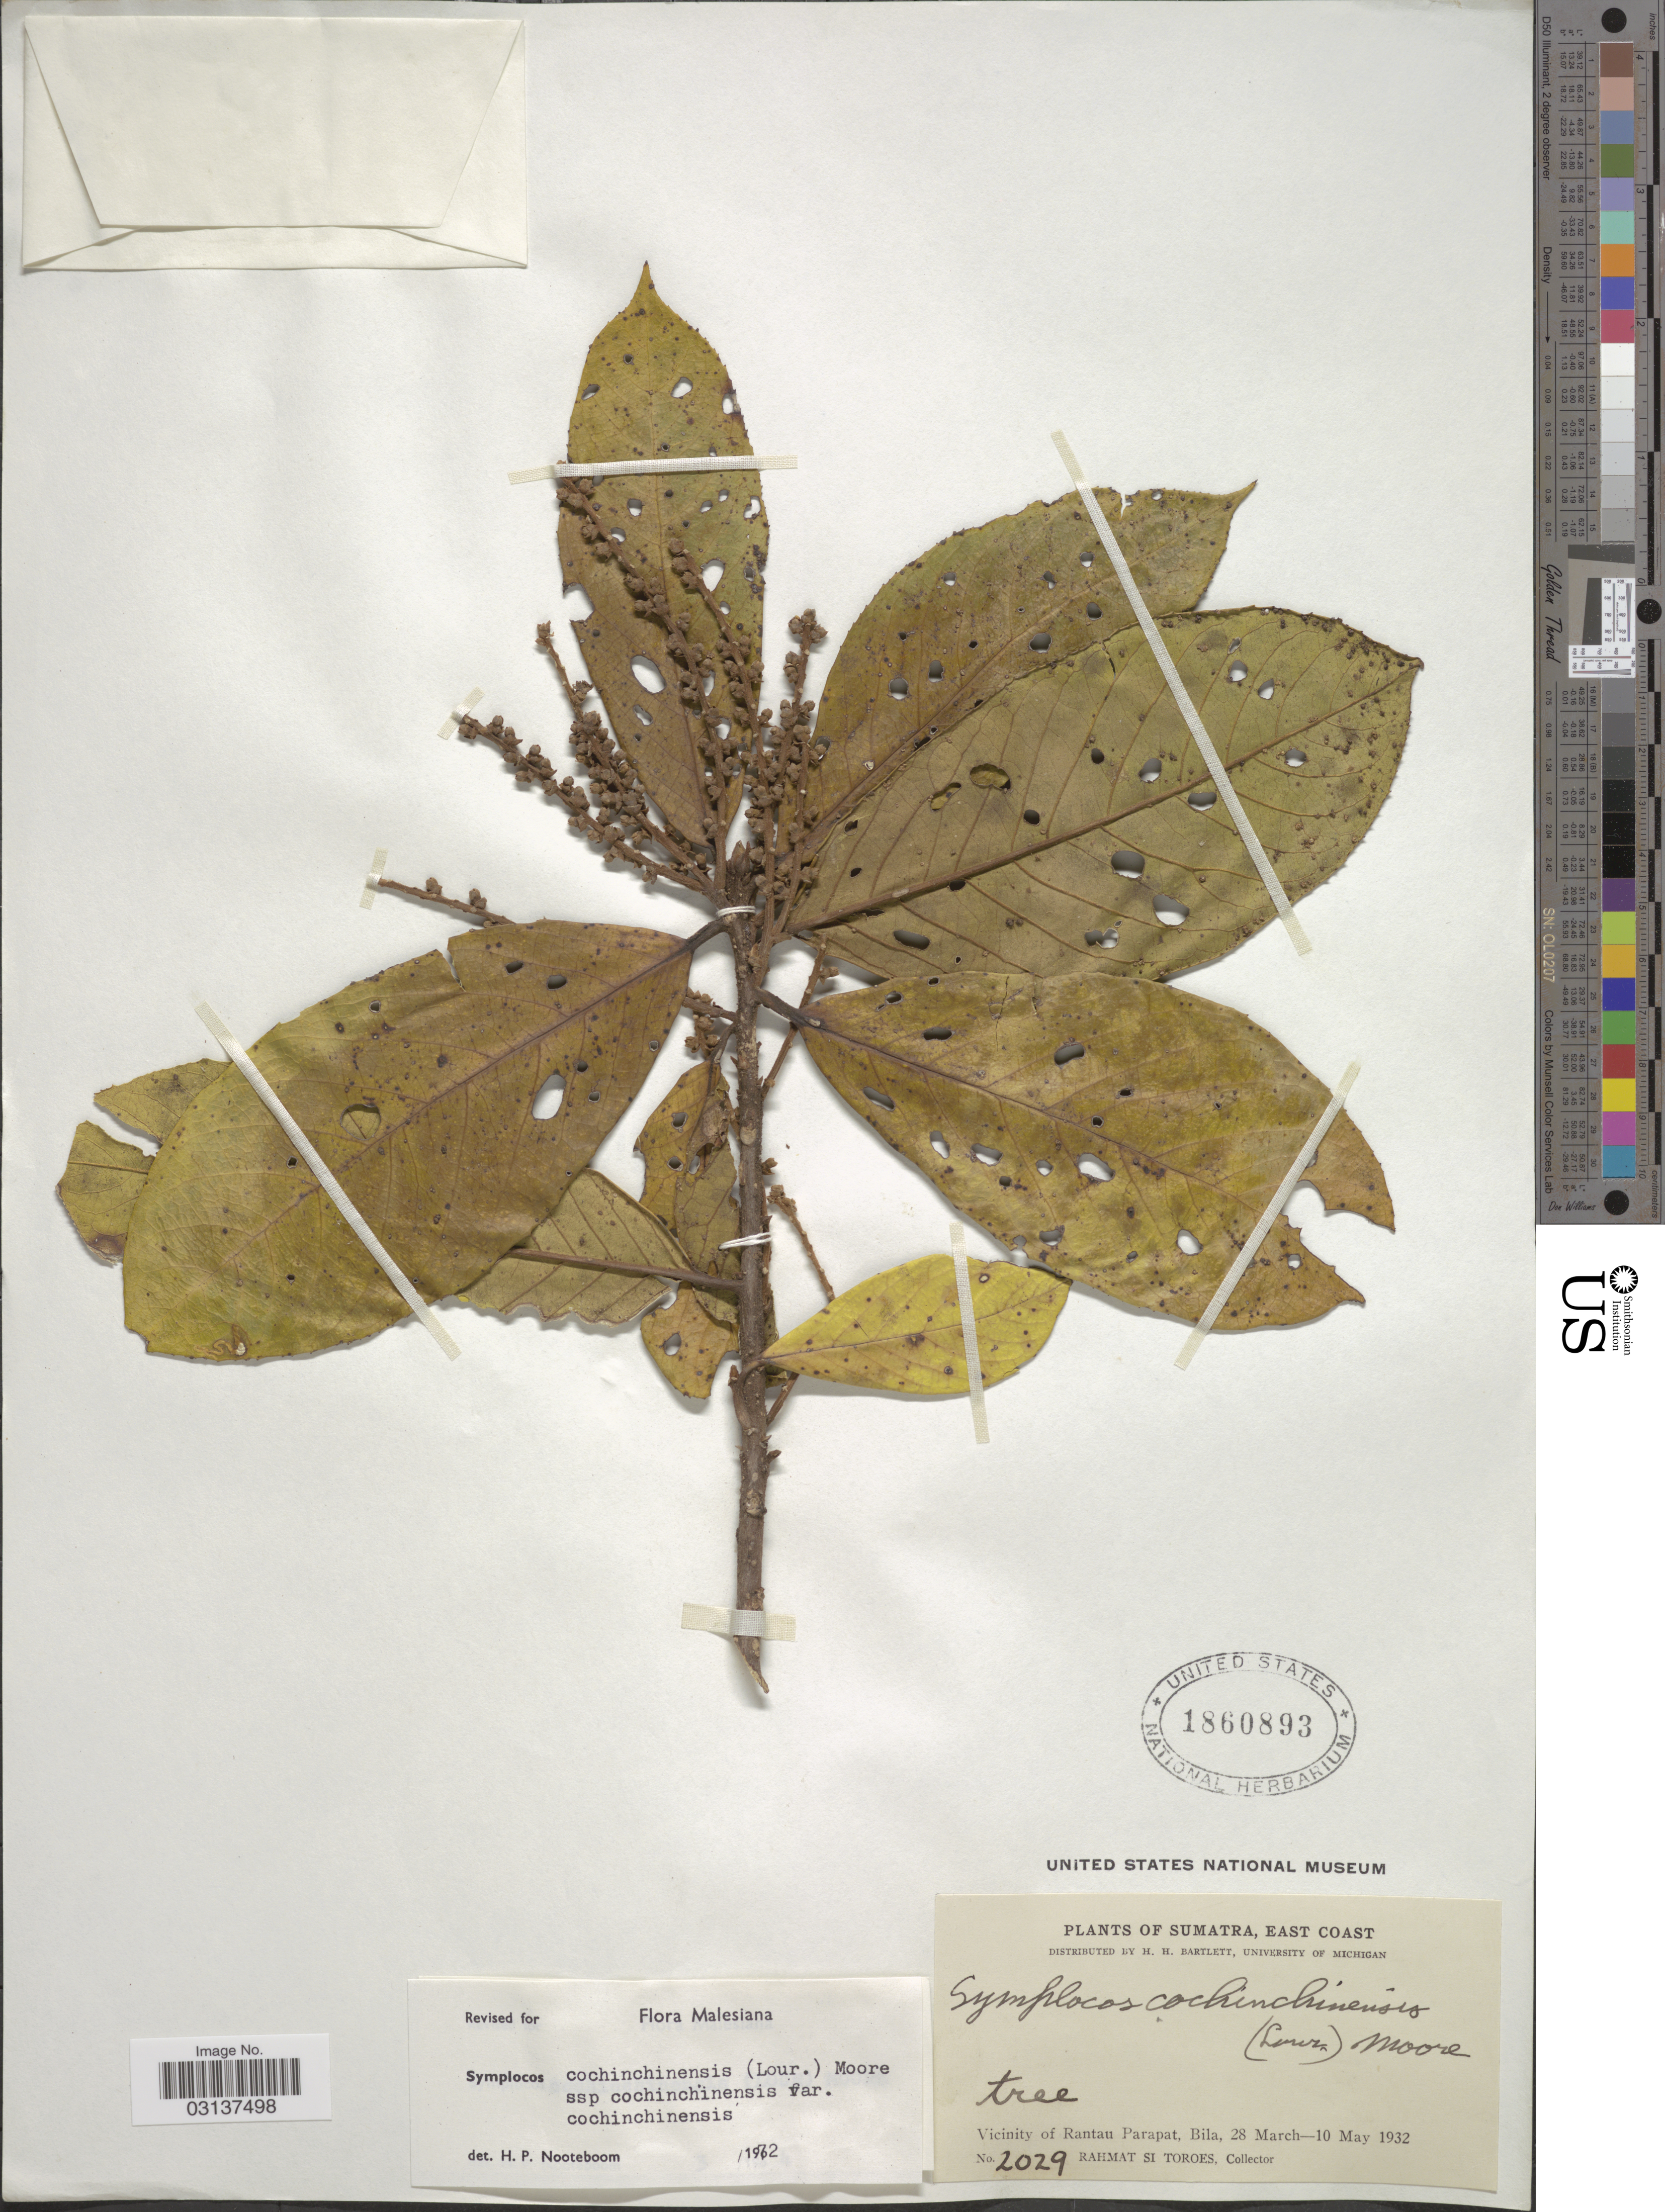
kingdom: Plantae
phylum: Tracheophyta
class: Magnoliopsida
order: Ericales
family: Symplocaceae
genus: Symplocos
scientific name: Symplocos cochinchinensis subsp. cochinchinensis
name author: (Lour.) S. Moore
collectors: Rahmat Si Boeea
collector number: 2029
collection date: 1932-03-28/1932-05-10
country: Indonesia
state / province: Sumatra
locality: East Coast, Vicinity of Rantau Parapat, Bila.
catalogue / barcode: US 1860893